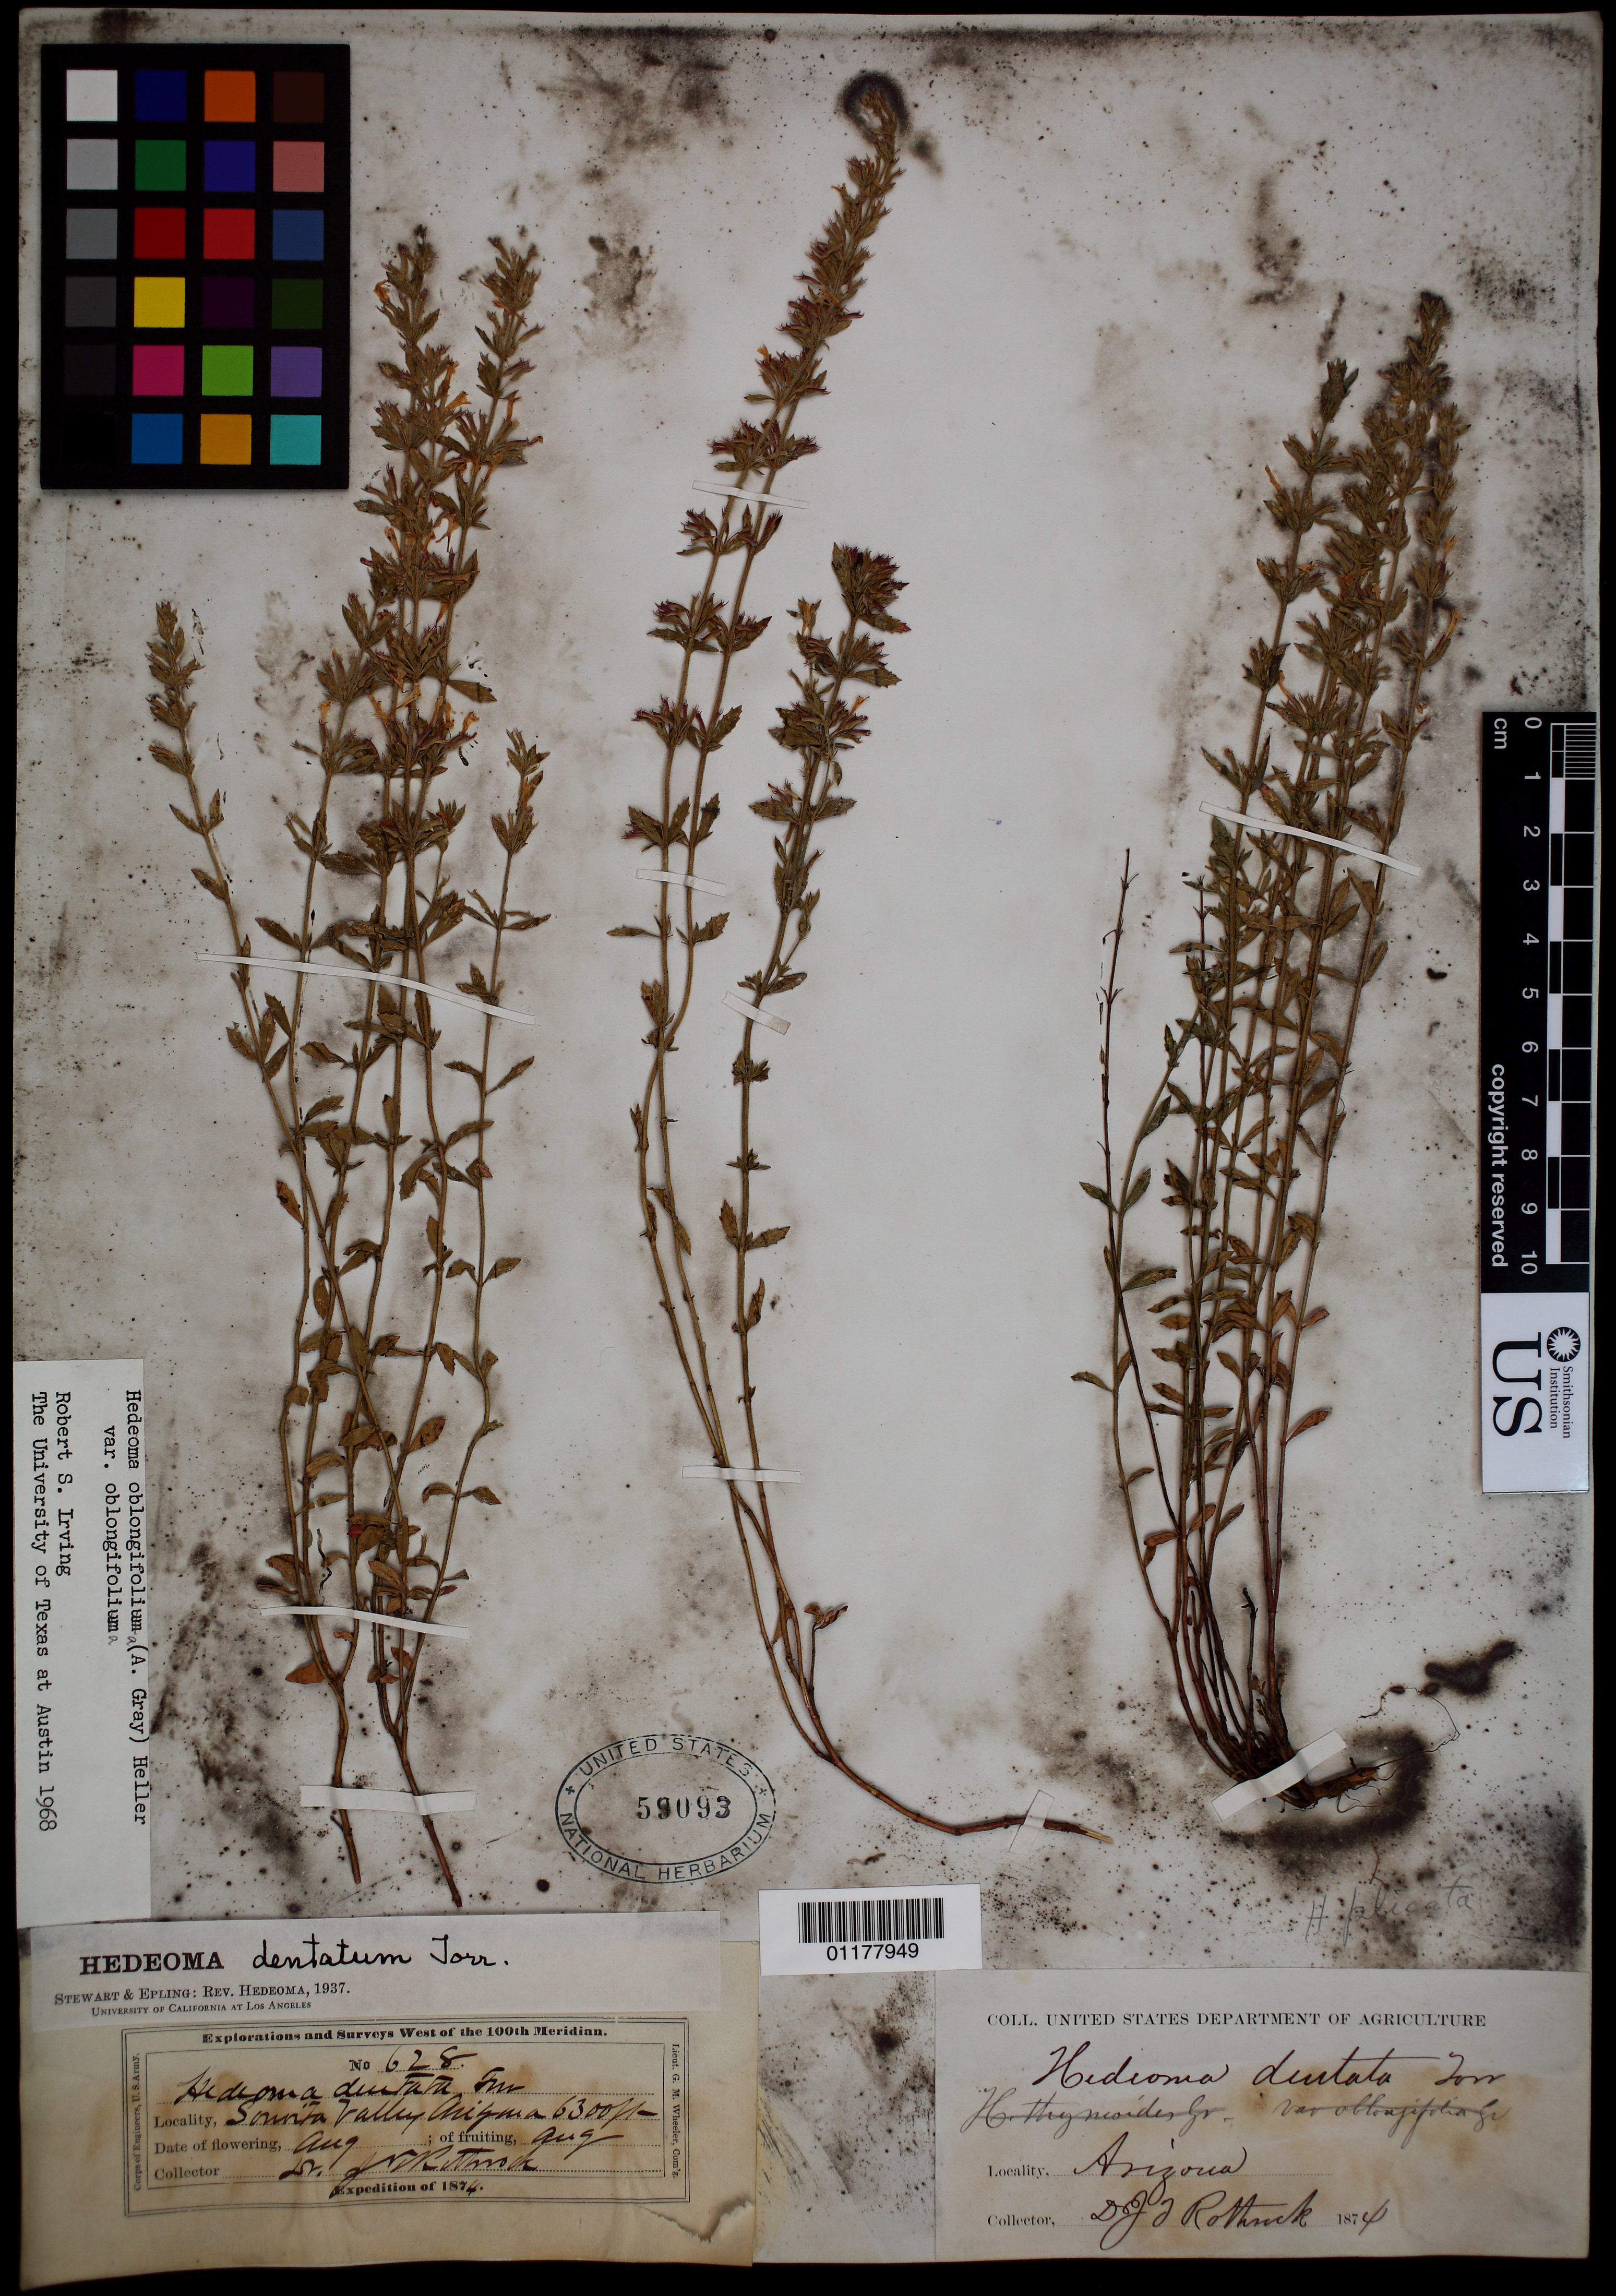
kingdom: Plantae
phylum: Tracheophyta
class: Magnoliopsida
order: Lamiales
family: Lamiaceae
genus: Hedeoma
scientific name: Hedeoma oblongifolia var. oblongifolia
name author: (A. Gray) A. Heller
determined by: Irving, R. S.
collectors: J. T. Rothrock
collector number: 628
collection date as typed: Aug 1874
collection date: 1874-08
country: United States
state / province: Arizona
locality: [S...] Valley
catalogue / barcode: US 59093